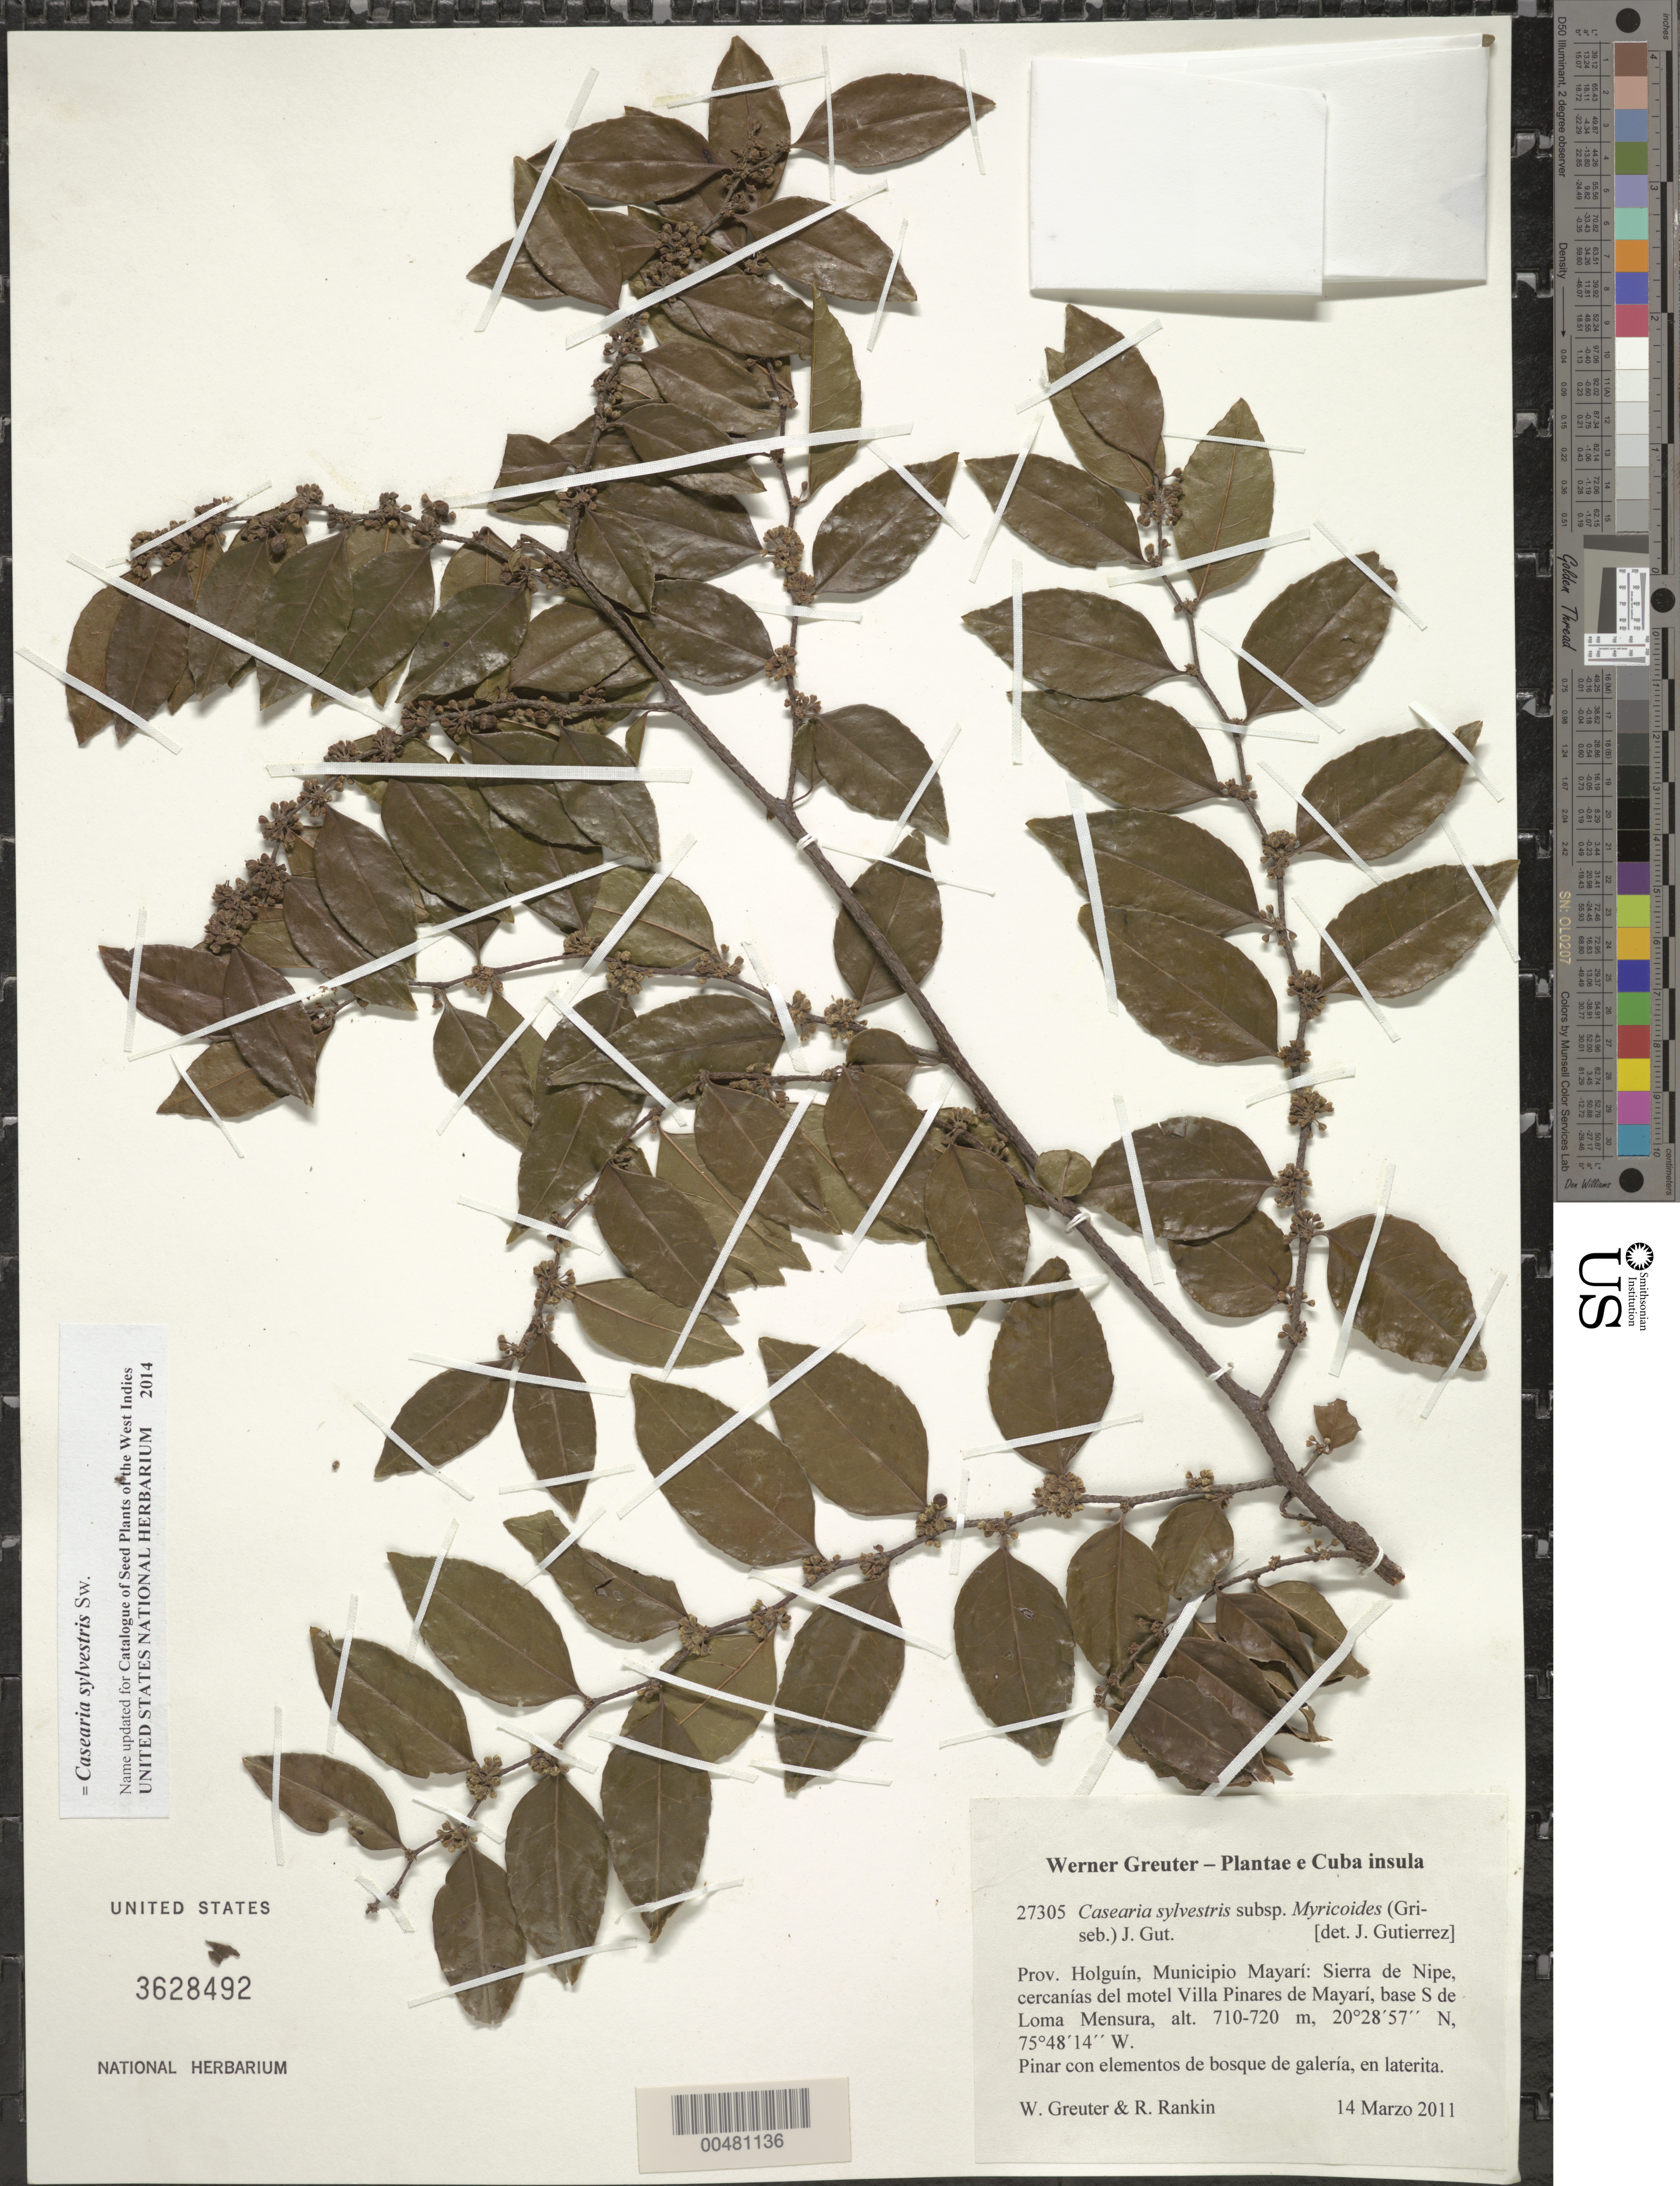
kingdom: Plantae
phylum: Tracheophyta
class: Magnoliopsida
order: Malpighiales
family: Salicaceae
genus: Casearia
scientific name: Casearia sylvestris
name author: Sw.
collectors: W. R. Greuter & R. Rankin Rodriguez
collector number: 27305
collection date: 2011-03-14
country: Cuba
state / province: Holguin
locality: Mun. Mayarí, Sierra de Nipe, cercanías motel Villa Pinares de Mayarí, base S de Loma Mensura.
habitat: Pinar con elementos de bosque de galería, en laterita.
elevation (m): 710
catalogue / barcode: US 3628492